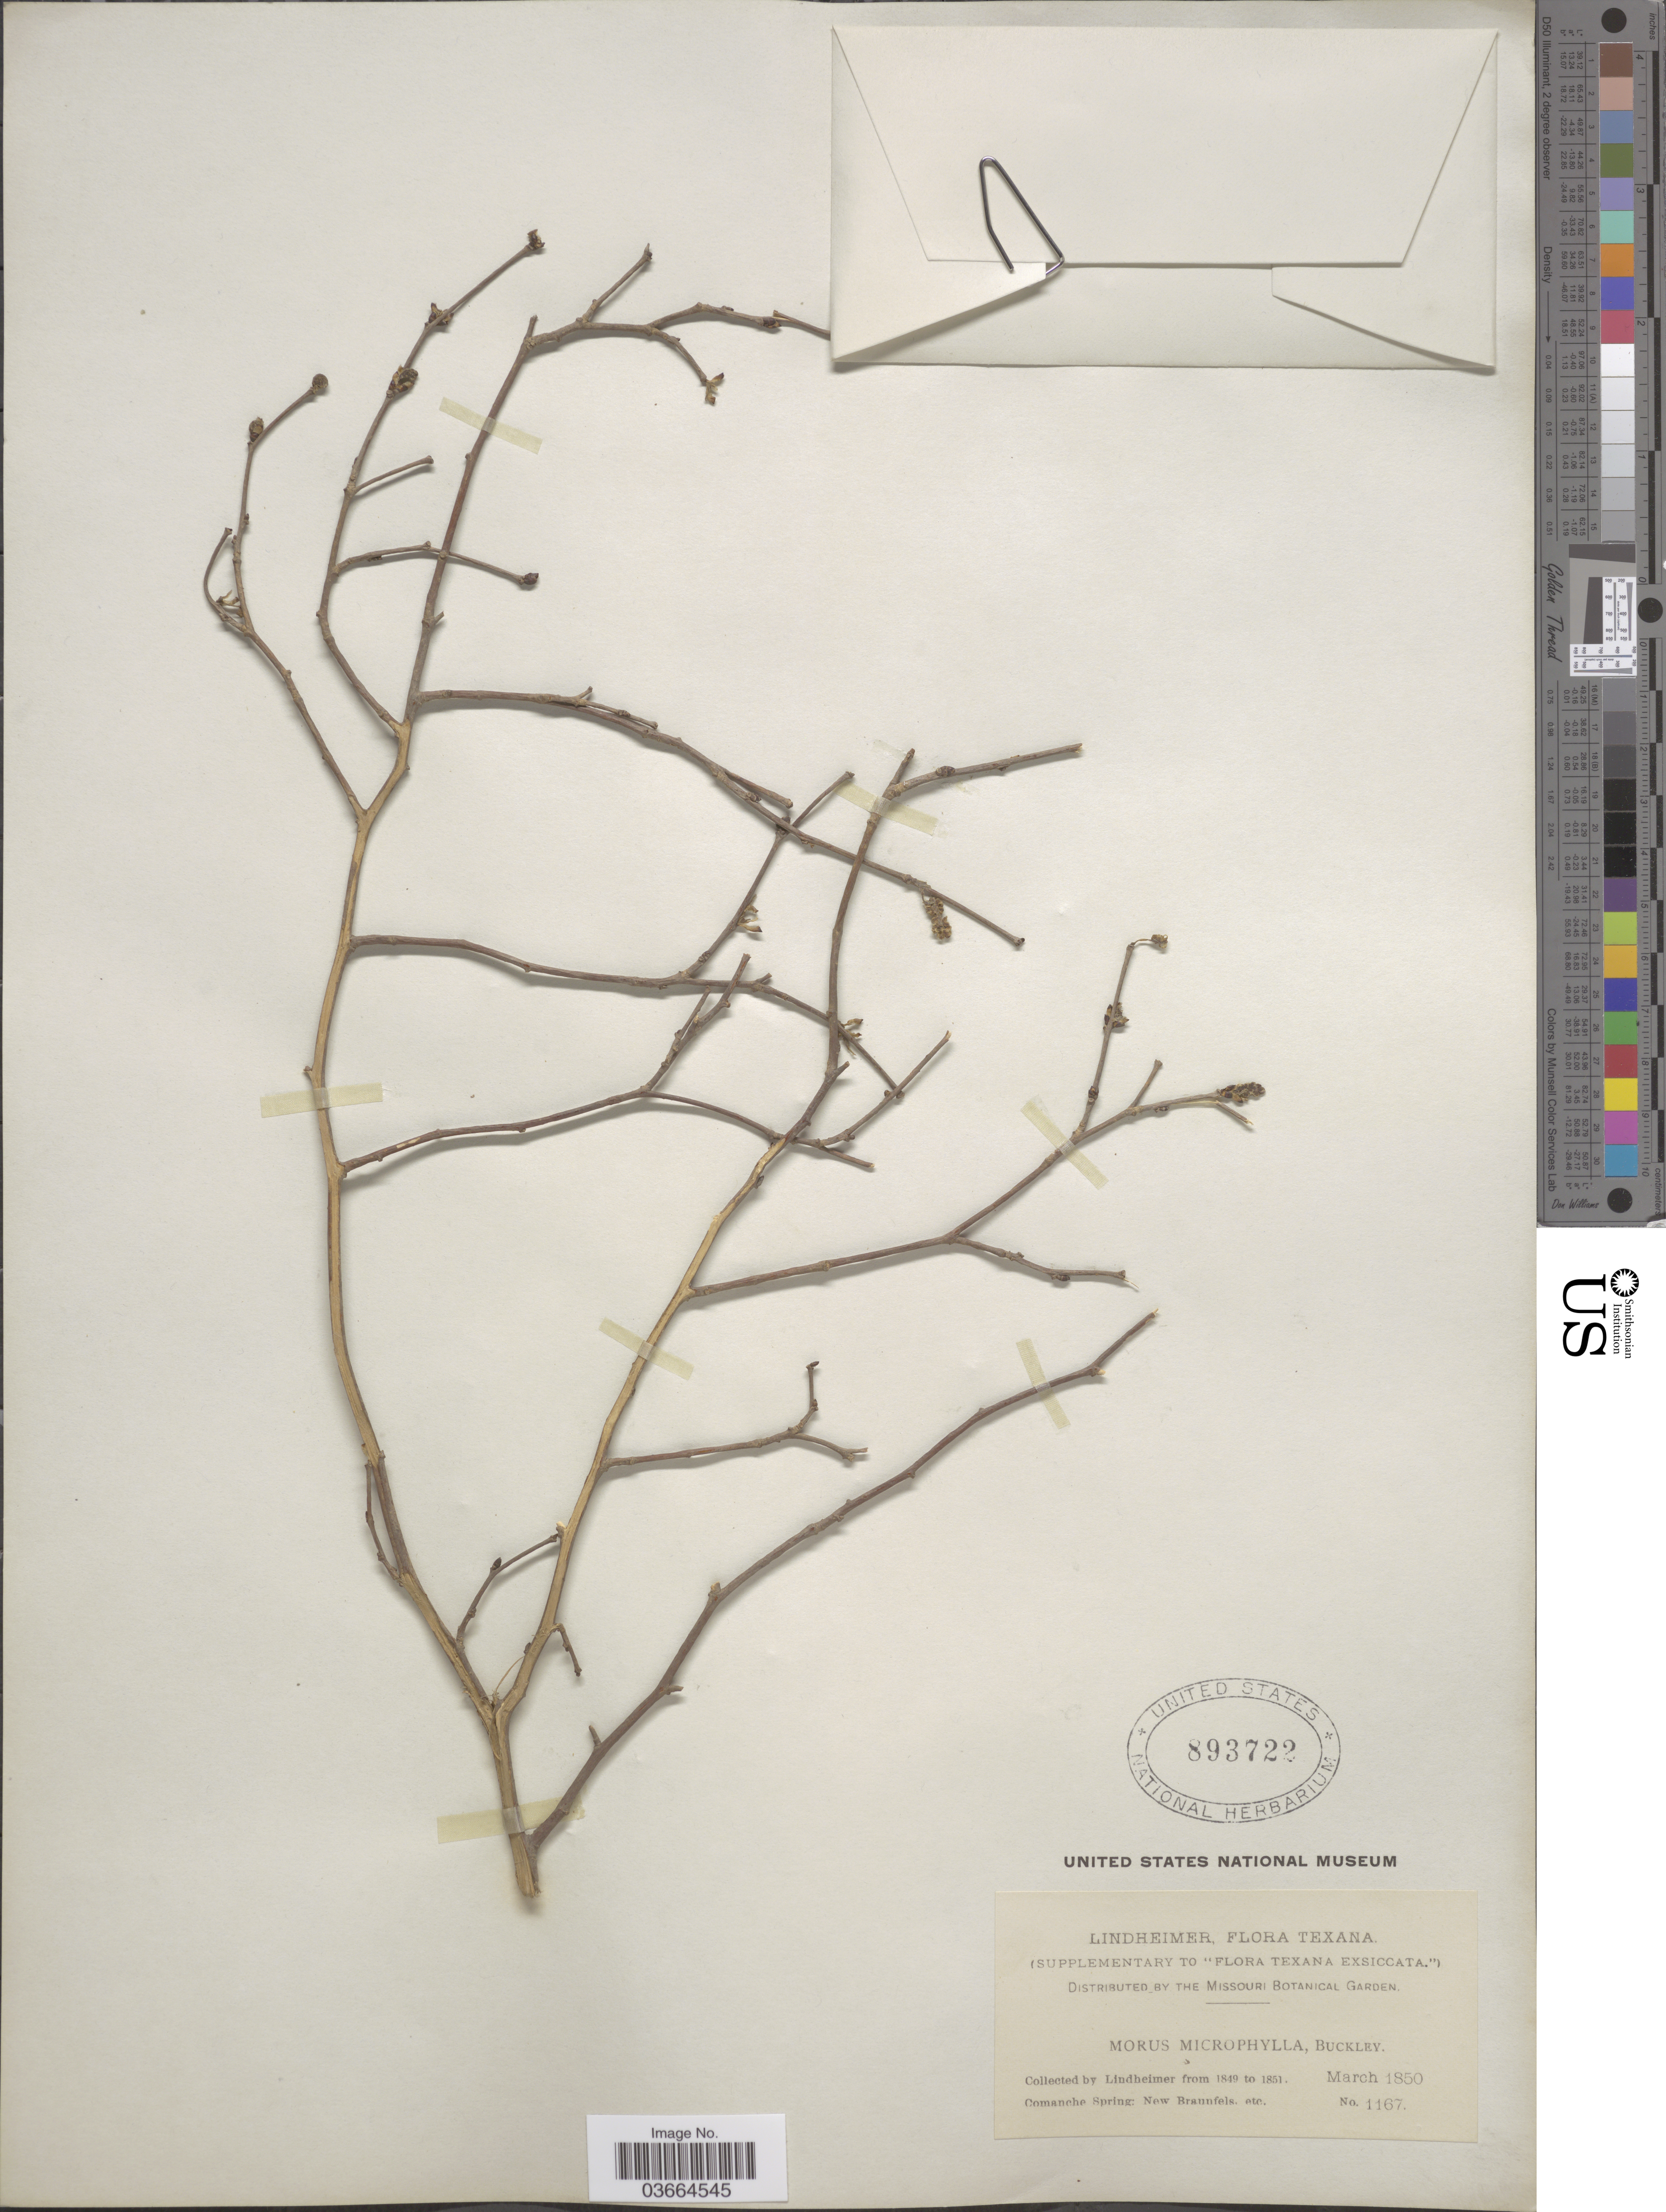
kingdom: Plantae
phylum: Tracheophyta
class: Magnoliopsida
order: Rosales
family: Moraceae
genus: Morus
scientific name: Morus microphylla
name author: Buckley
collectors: -. Lindheimer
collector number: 1167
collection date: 1850-03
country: United States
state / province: Texas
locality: Comanche Spring: New Braunfels. etc.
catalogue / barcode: US 893722